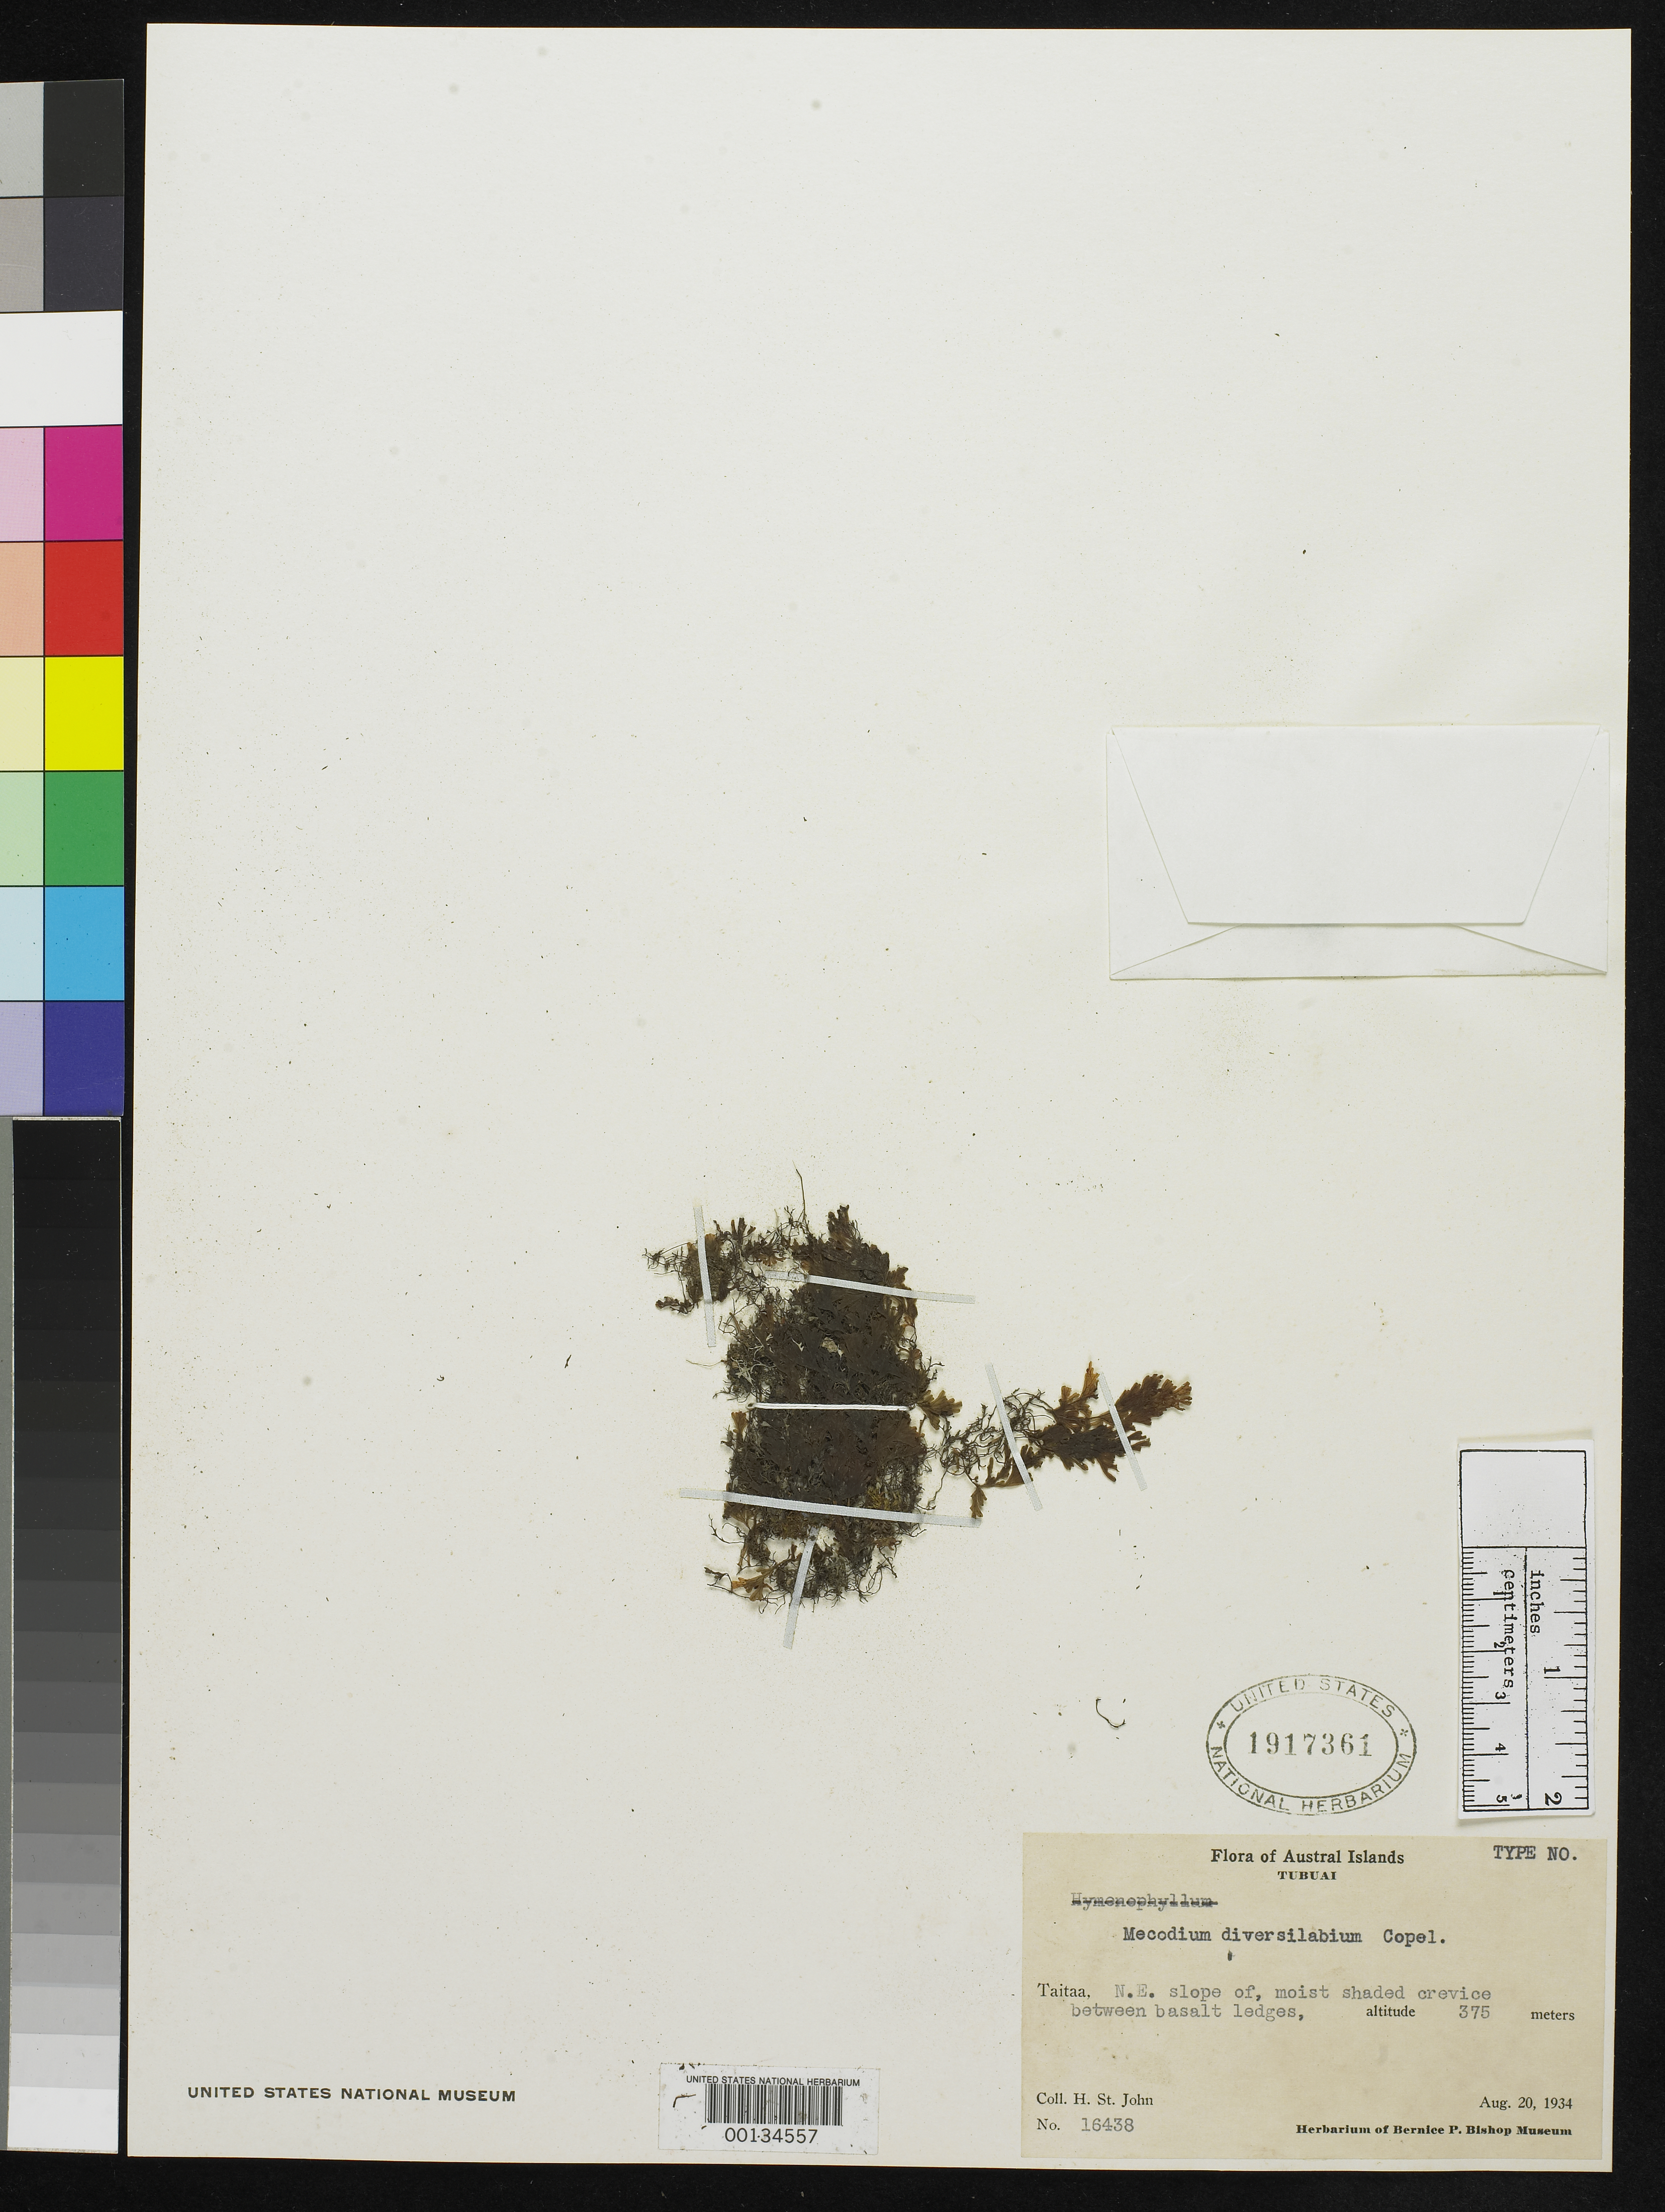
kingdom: Plantae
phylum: Tracheophyta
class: Polypodiopsida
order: Hymenophyllales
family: Hymenophyllaceae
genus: Mecodium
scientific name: Mecodium diversilabium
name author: Copel.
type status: Isotype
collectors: H. St. John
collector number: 16438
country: French Polynesia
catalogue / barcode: US 1917361